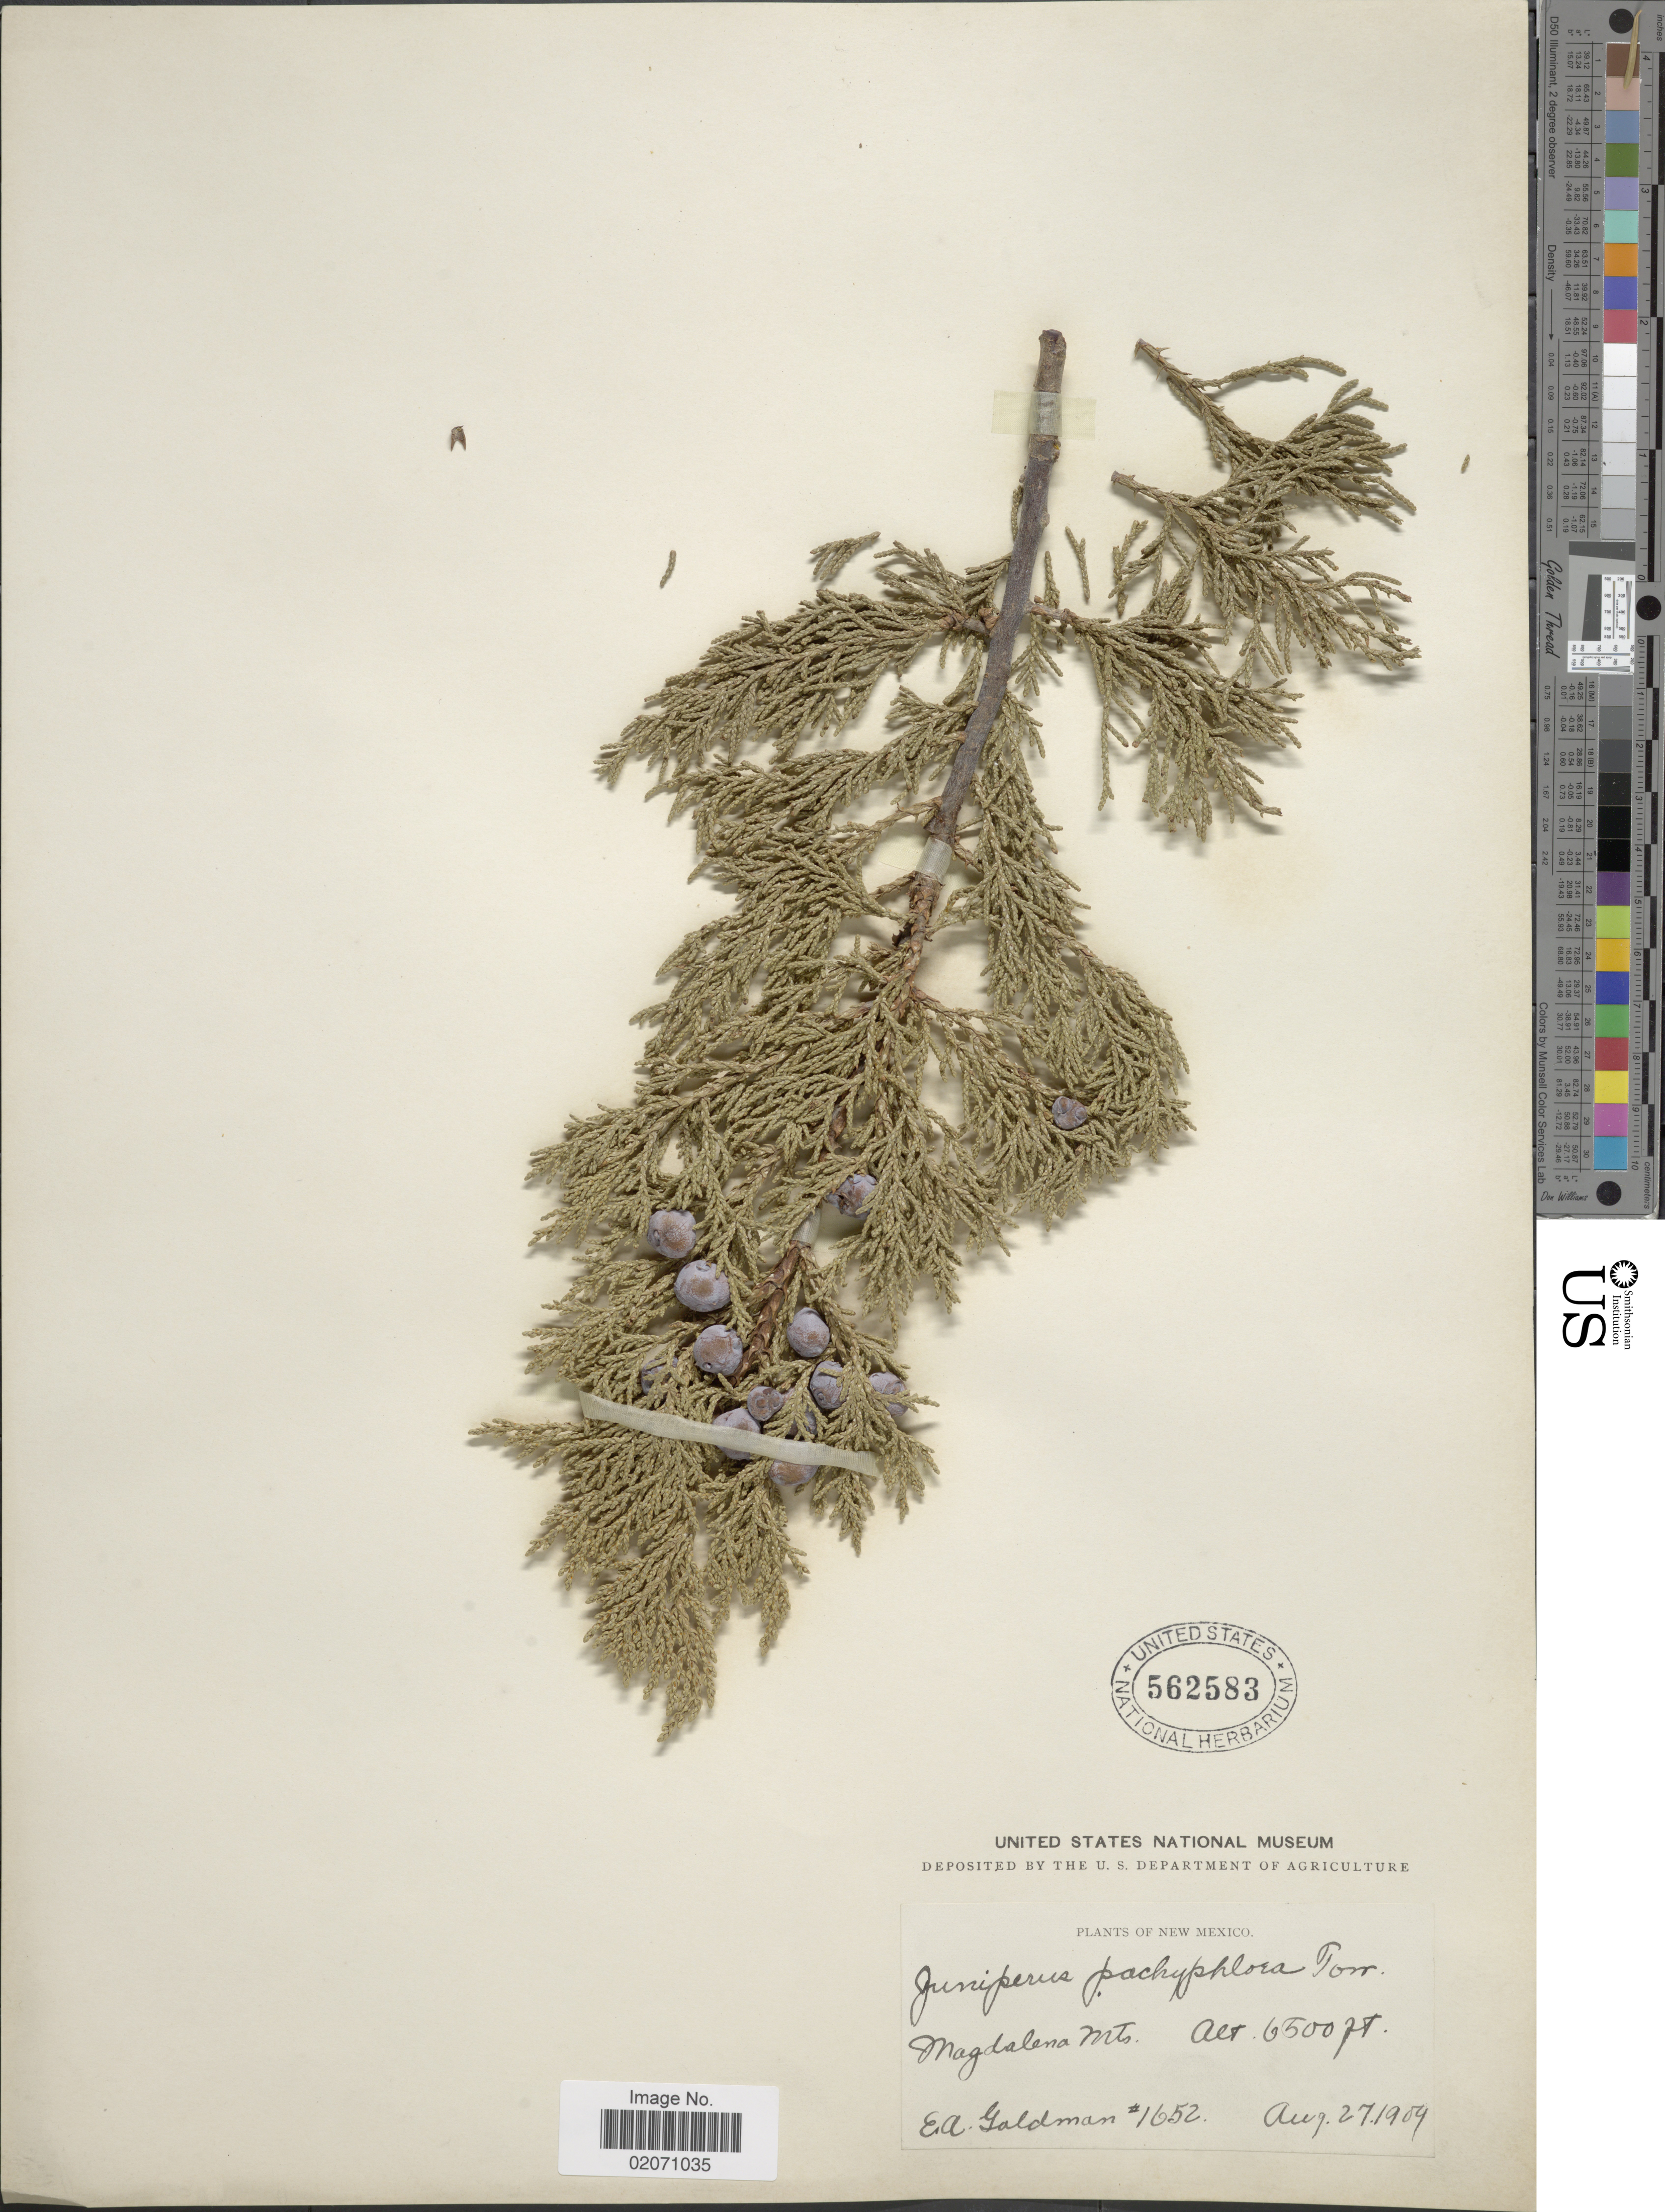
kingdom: Plantae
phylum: Tracheophyta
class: Pinopsida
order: Pinales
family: Cupressaceae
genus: Juniperus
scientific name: Juniperus deppeana var. pachyphlaea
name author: (Torr.) Martínez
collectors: E. A. Goldman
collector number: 1652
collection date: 1909-08-27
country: United States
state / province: New Mexico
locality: Magdalena Mts.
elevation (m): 1981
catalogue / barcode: US 562583